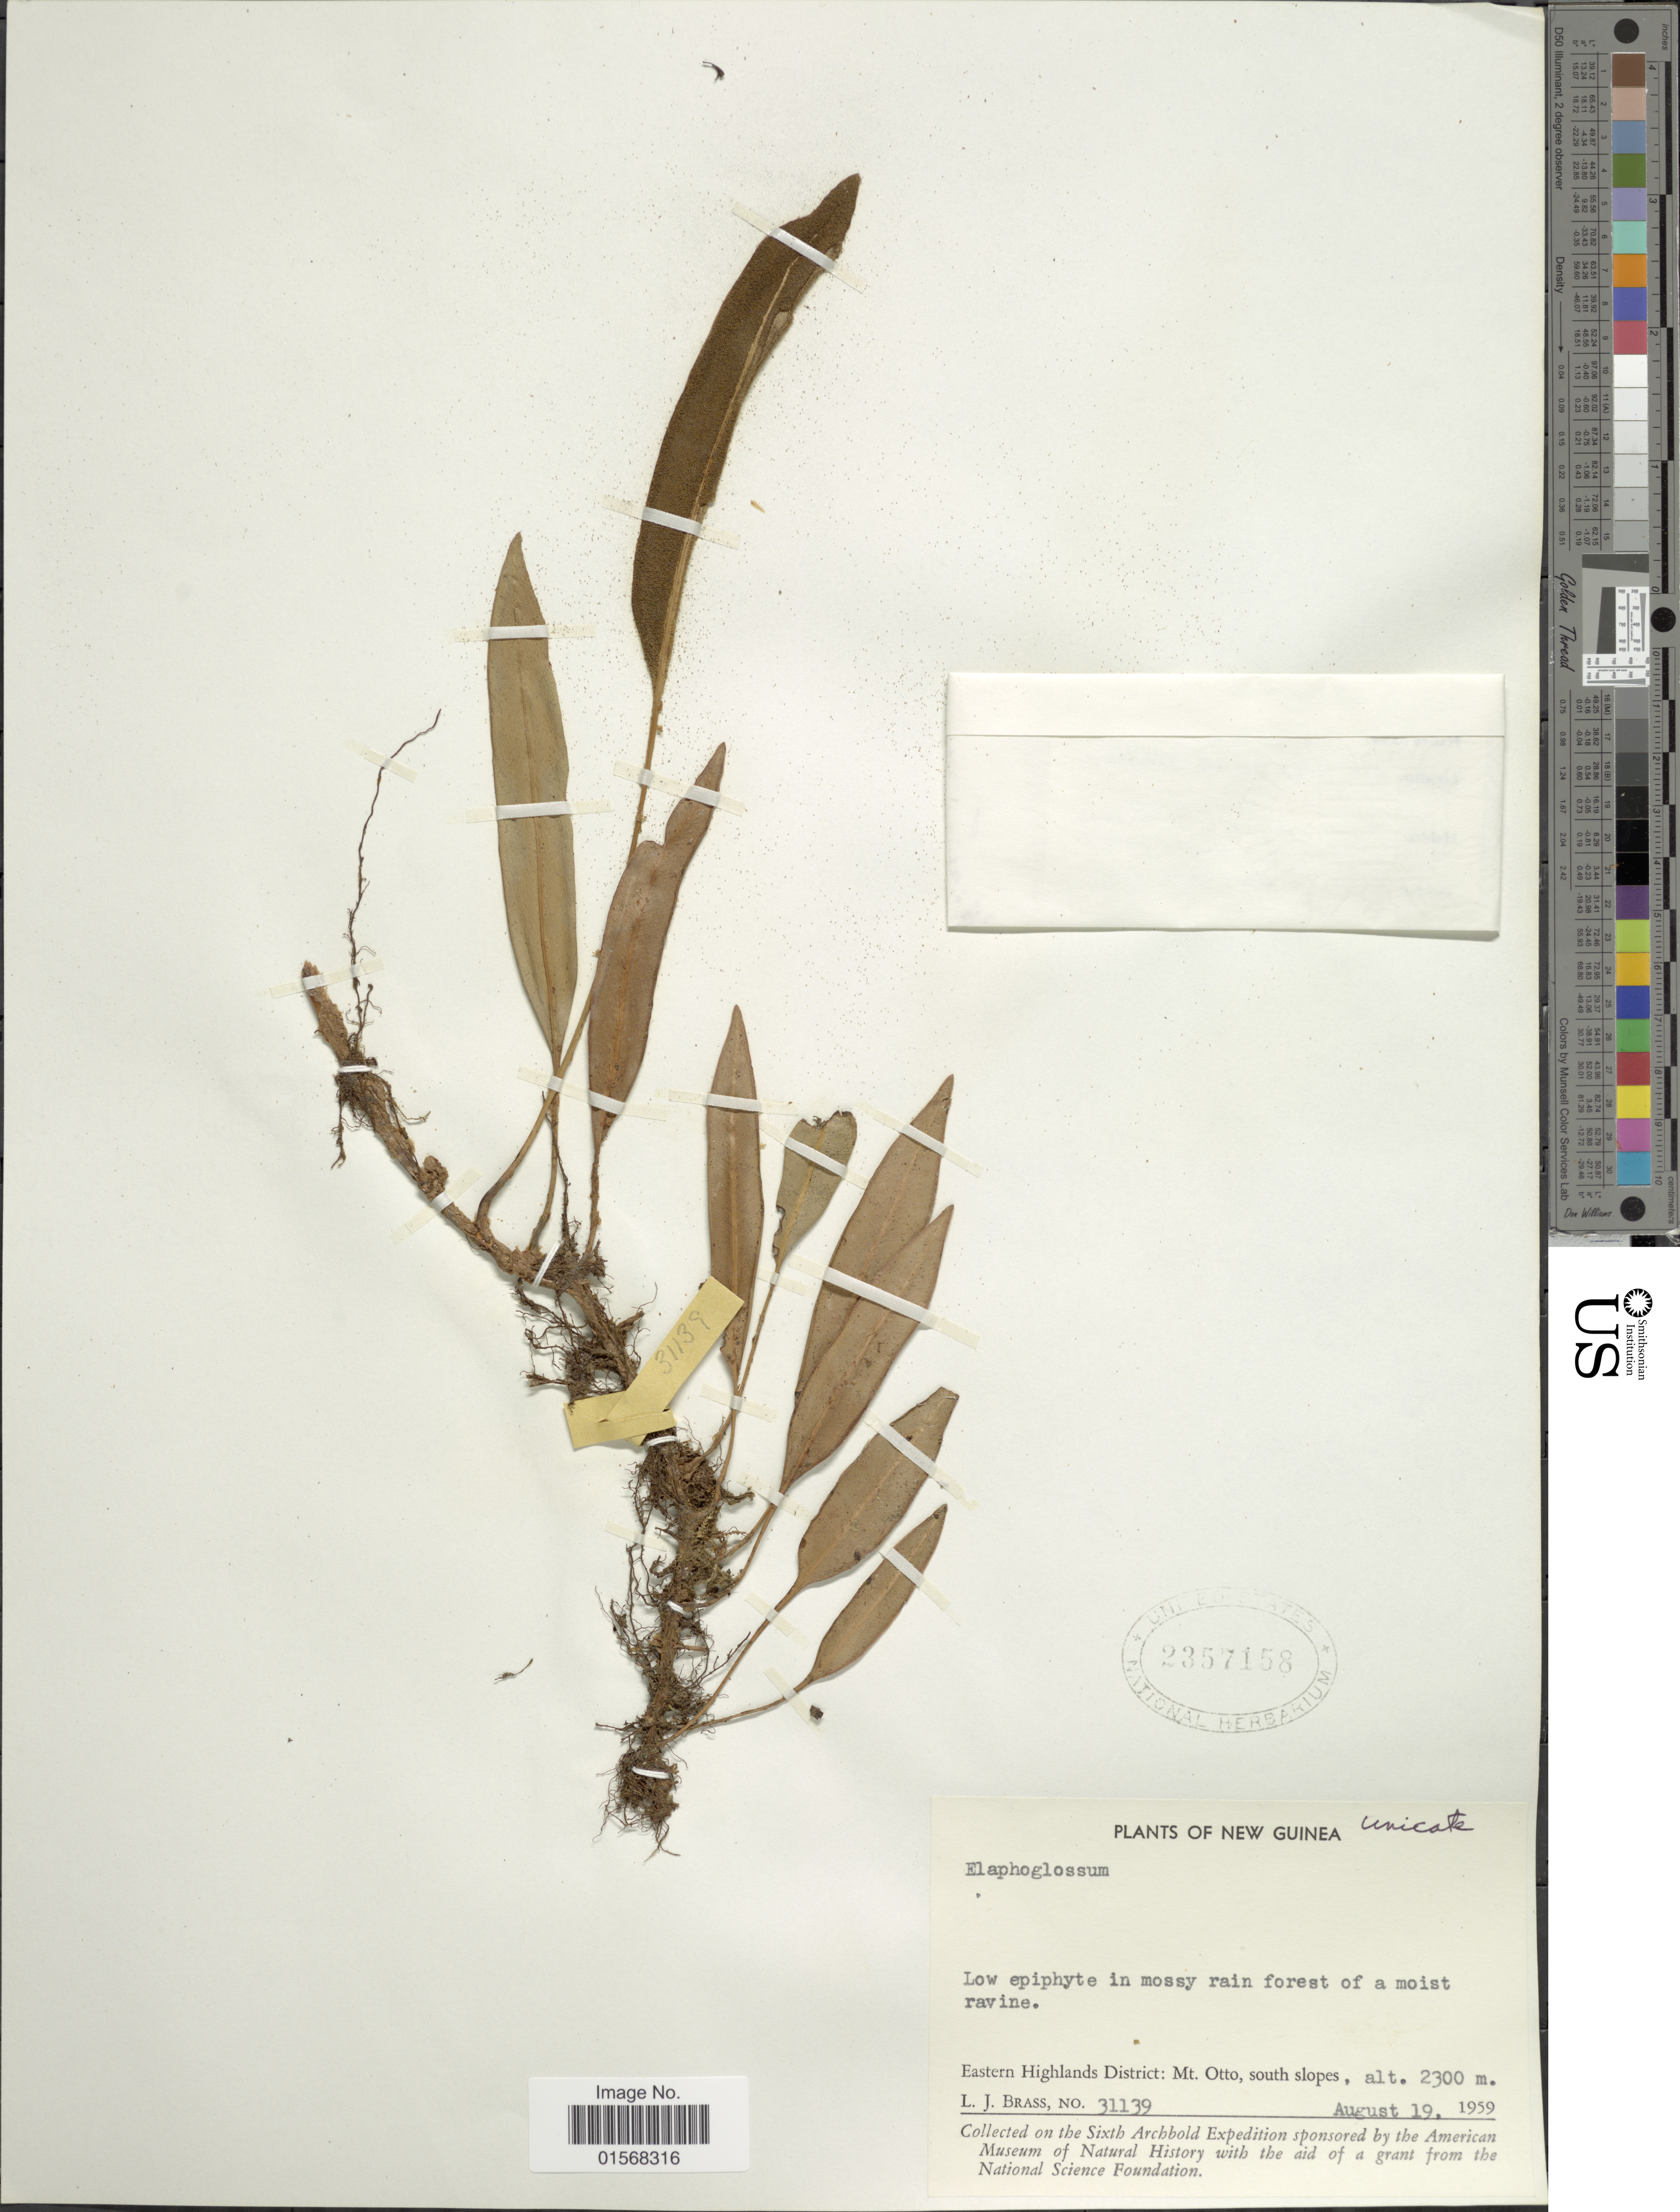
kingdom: Plantae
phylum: Tracheophyta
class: Polypodiopsida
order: Polypodiales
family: Dryopteridaceae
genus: Elaphoglossum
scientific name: Elaphoglossum sp.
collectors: L. J. Brass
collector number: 31139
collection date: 1959-08-19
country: Papua New Guinea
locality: New Guinea, Eastern Highlands District: Mt. Otto, south slopes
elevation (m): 2300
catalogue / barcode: US 2357158